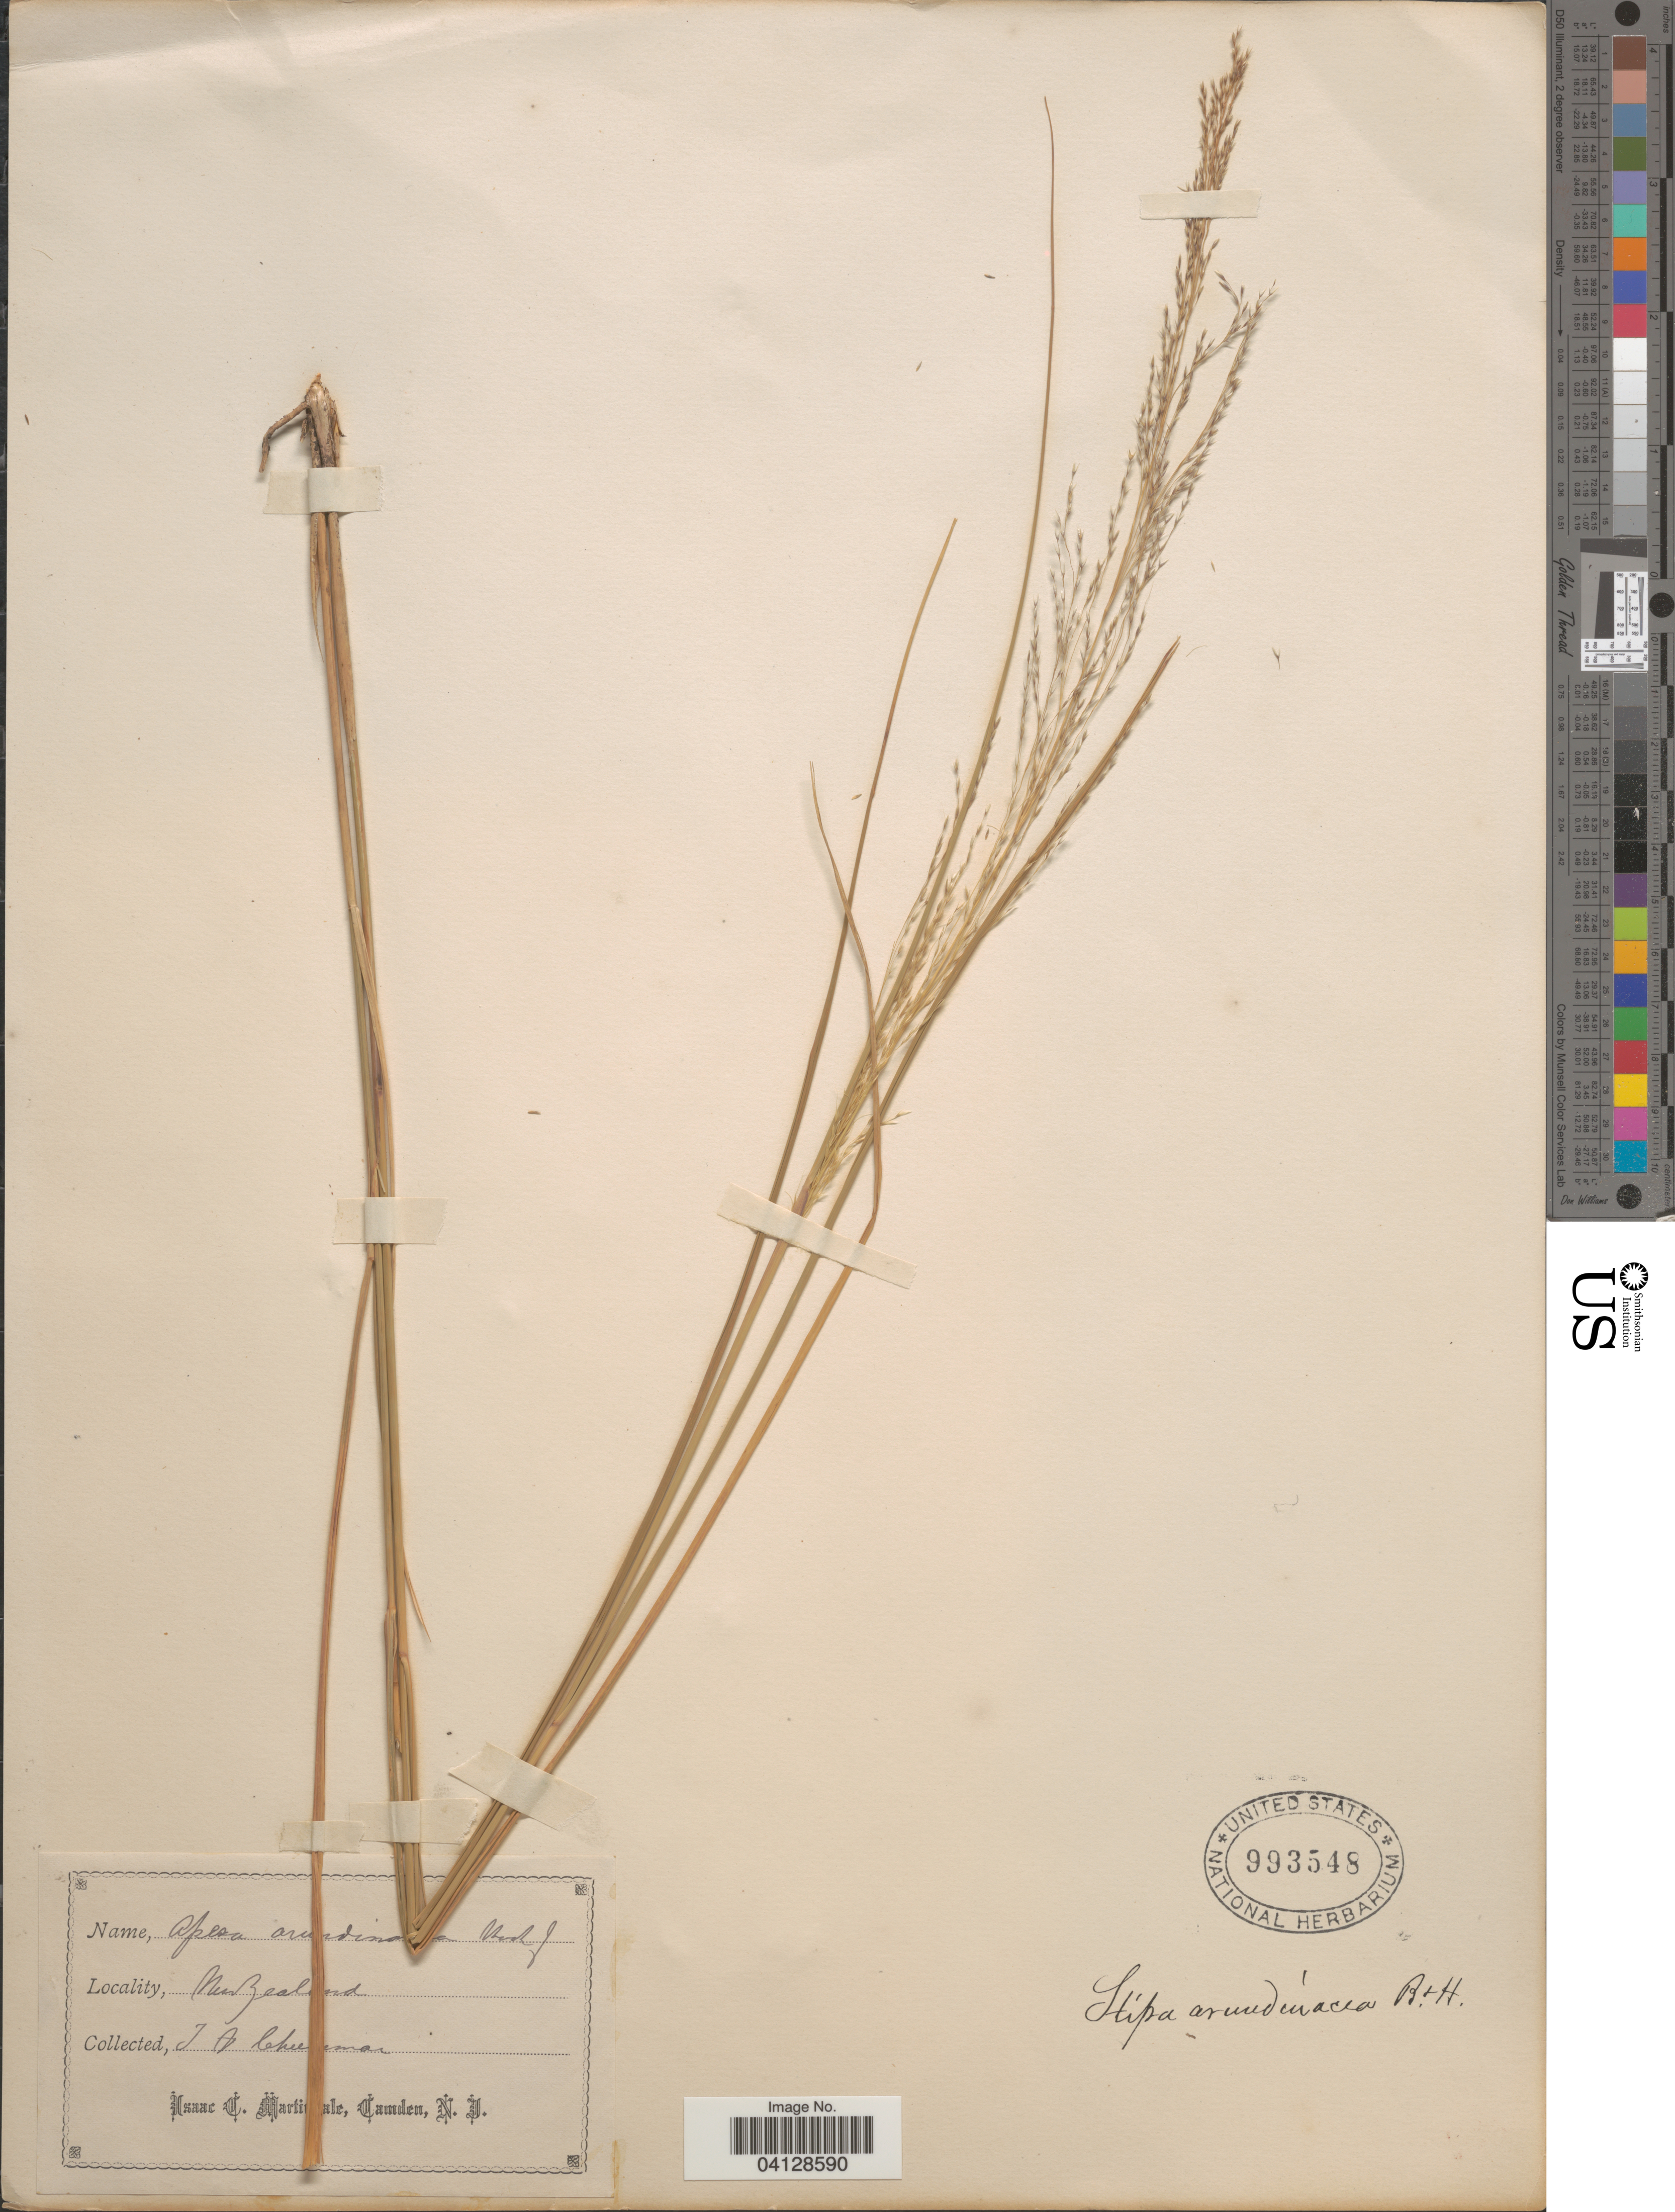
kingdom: Plantae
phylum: Tracheophyta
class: Liliopsida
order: Poales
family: Poaceae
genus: Stipa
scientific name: Stipa arundinacea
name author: (Hook. f.) Benth.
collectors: J. Chumar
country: New Zealand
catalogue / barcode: US 993548